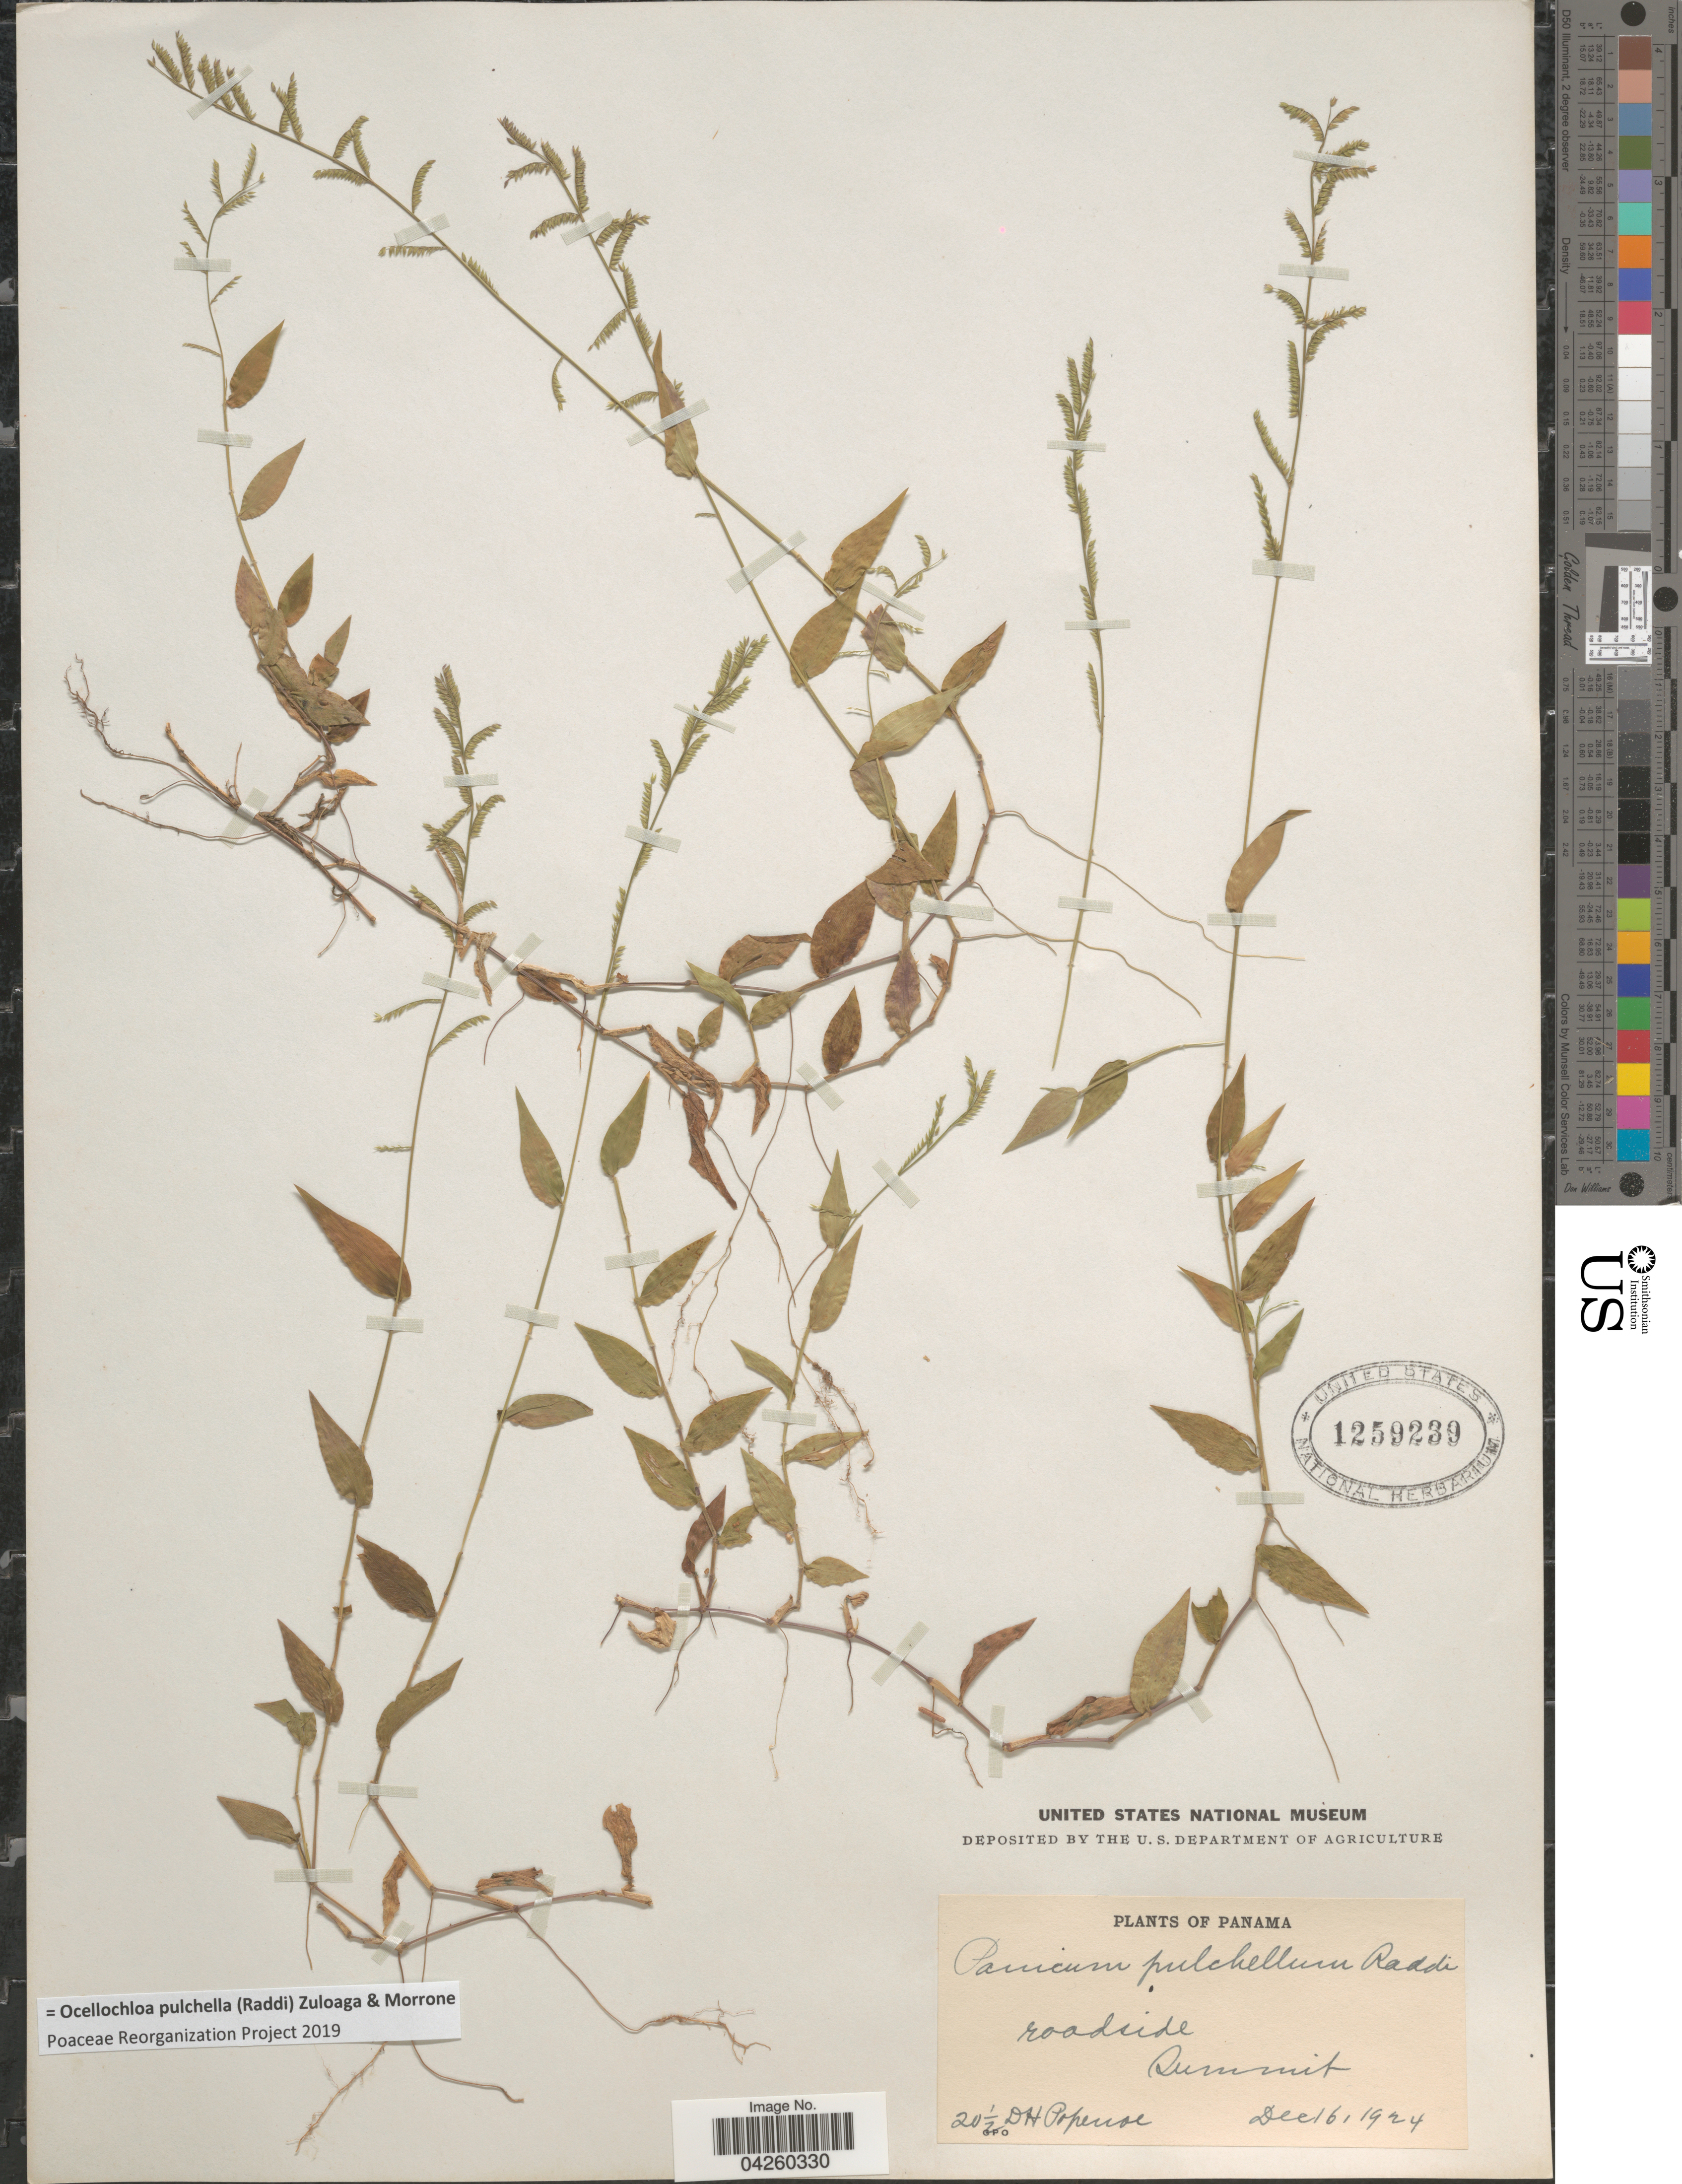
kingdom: Plantae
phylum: Tracheophyta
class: Liliopsida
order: Poales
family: Poaceae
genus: Ocellochloa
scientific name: Ocellochloa pulchella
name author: (Raddi) Zuloaga & Morrone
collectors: D. Popenoe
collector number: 20½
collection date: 1924-12-16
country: Panama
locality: Roadside. Summit.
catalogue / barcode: US 1259239